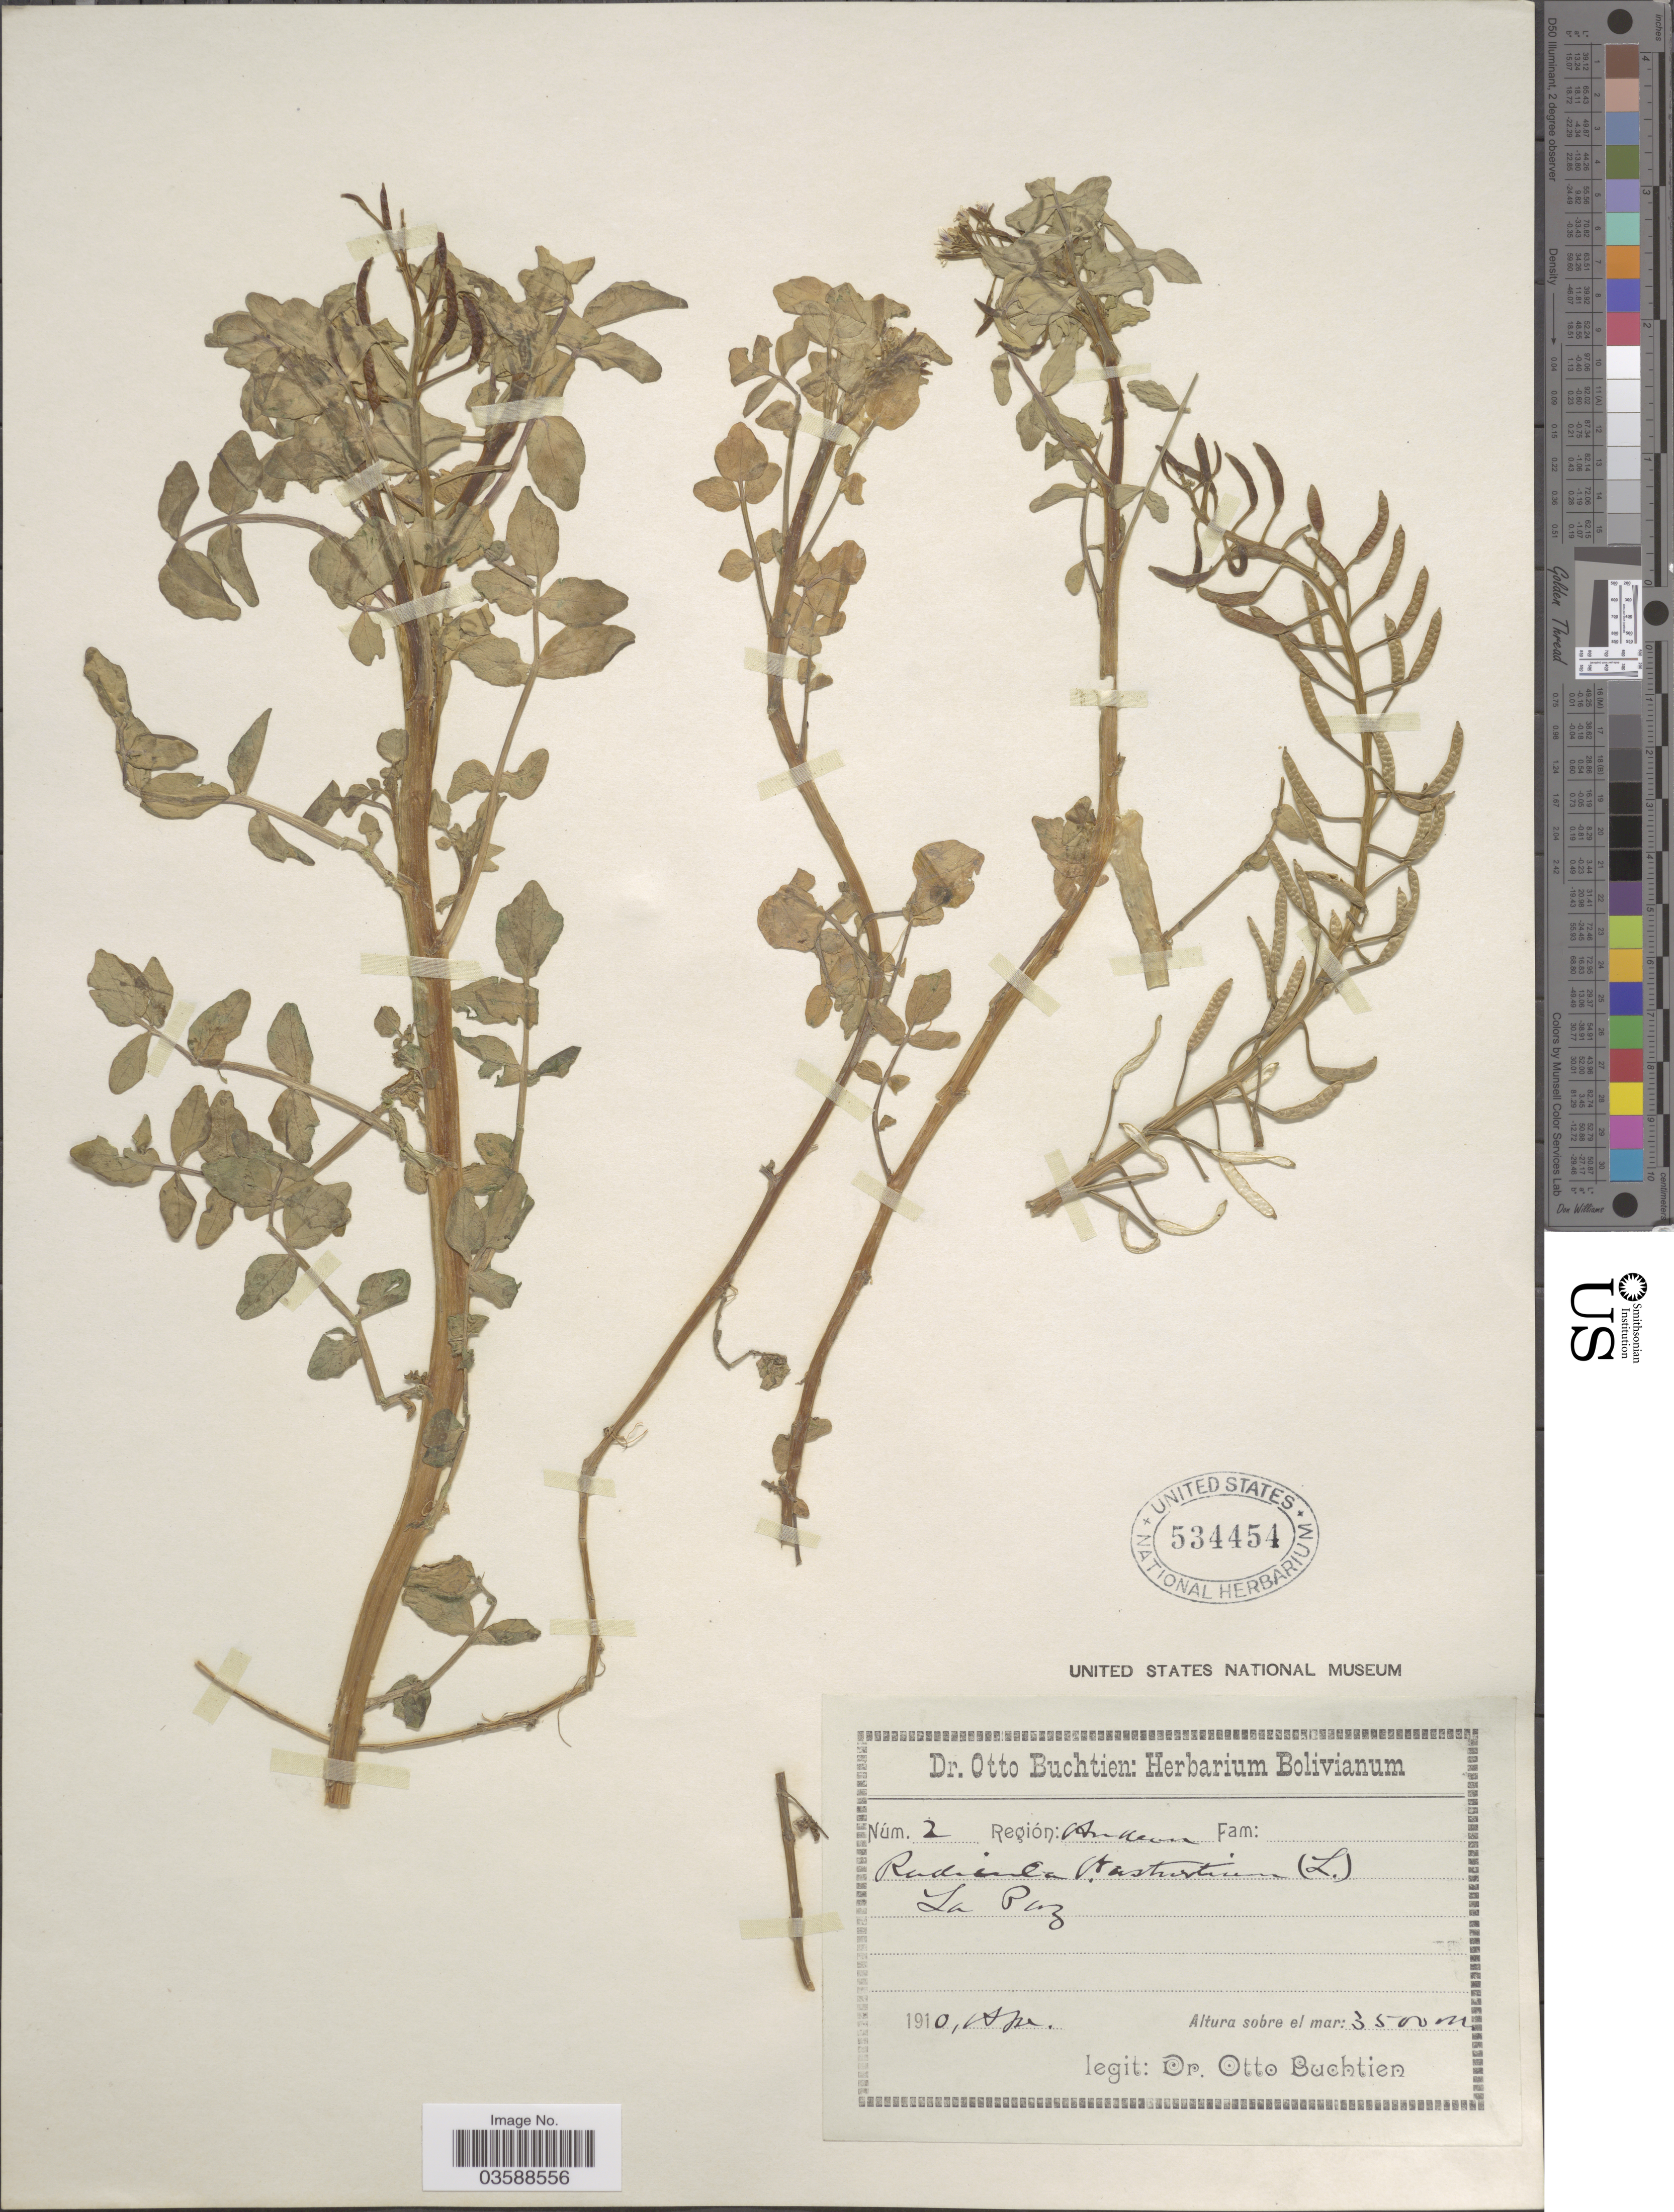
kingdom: Plantae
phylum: Tracheophyta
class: Magnoliopsida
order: Brassicales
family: Brassicaceae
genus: Nasturtium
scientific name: Nasturtium officinale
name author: R. Br.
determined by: Strong, M. T., (US), Smithsonian Institution - National Museum of Natural History (UNITED STATES)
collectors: O. Buchtien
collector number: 2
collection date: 1910-04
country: Bolivia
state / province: La Paz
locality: Región: Andina.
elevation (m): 3500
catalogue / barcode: US 534454